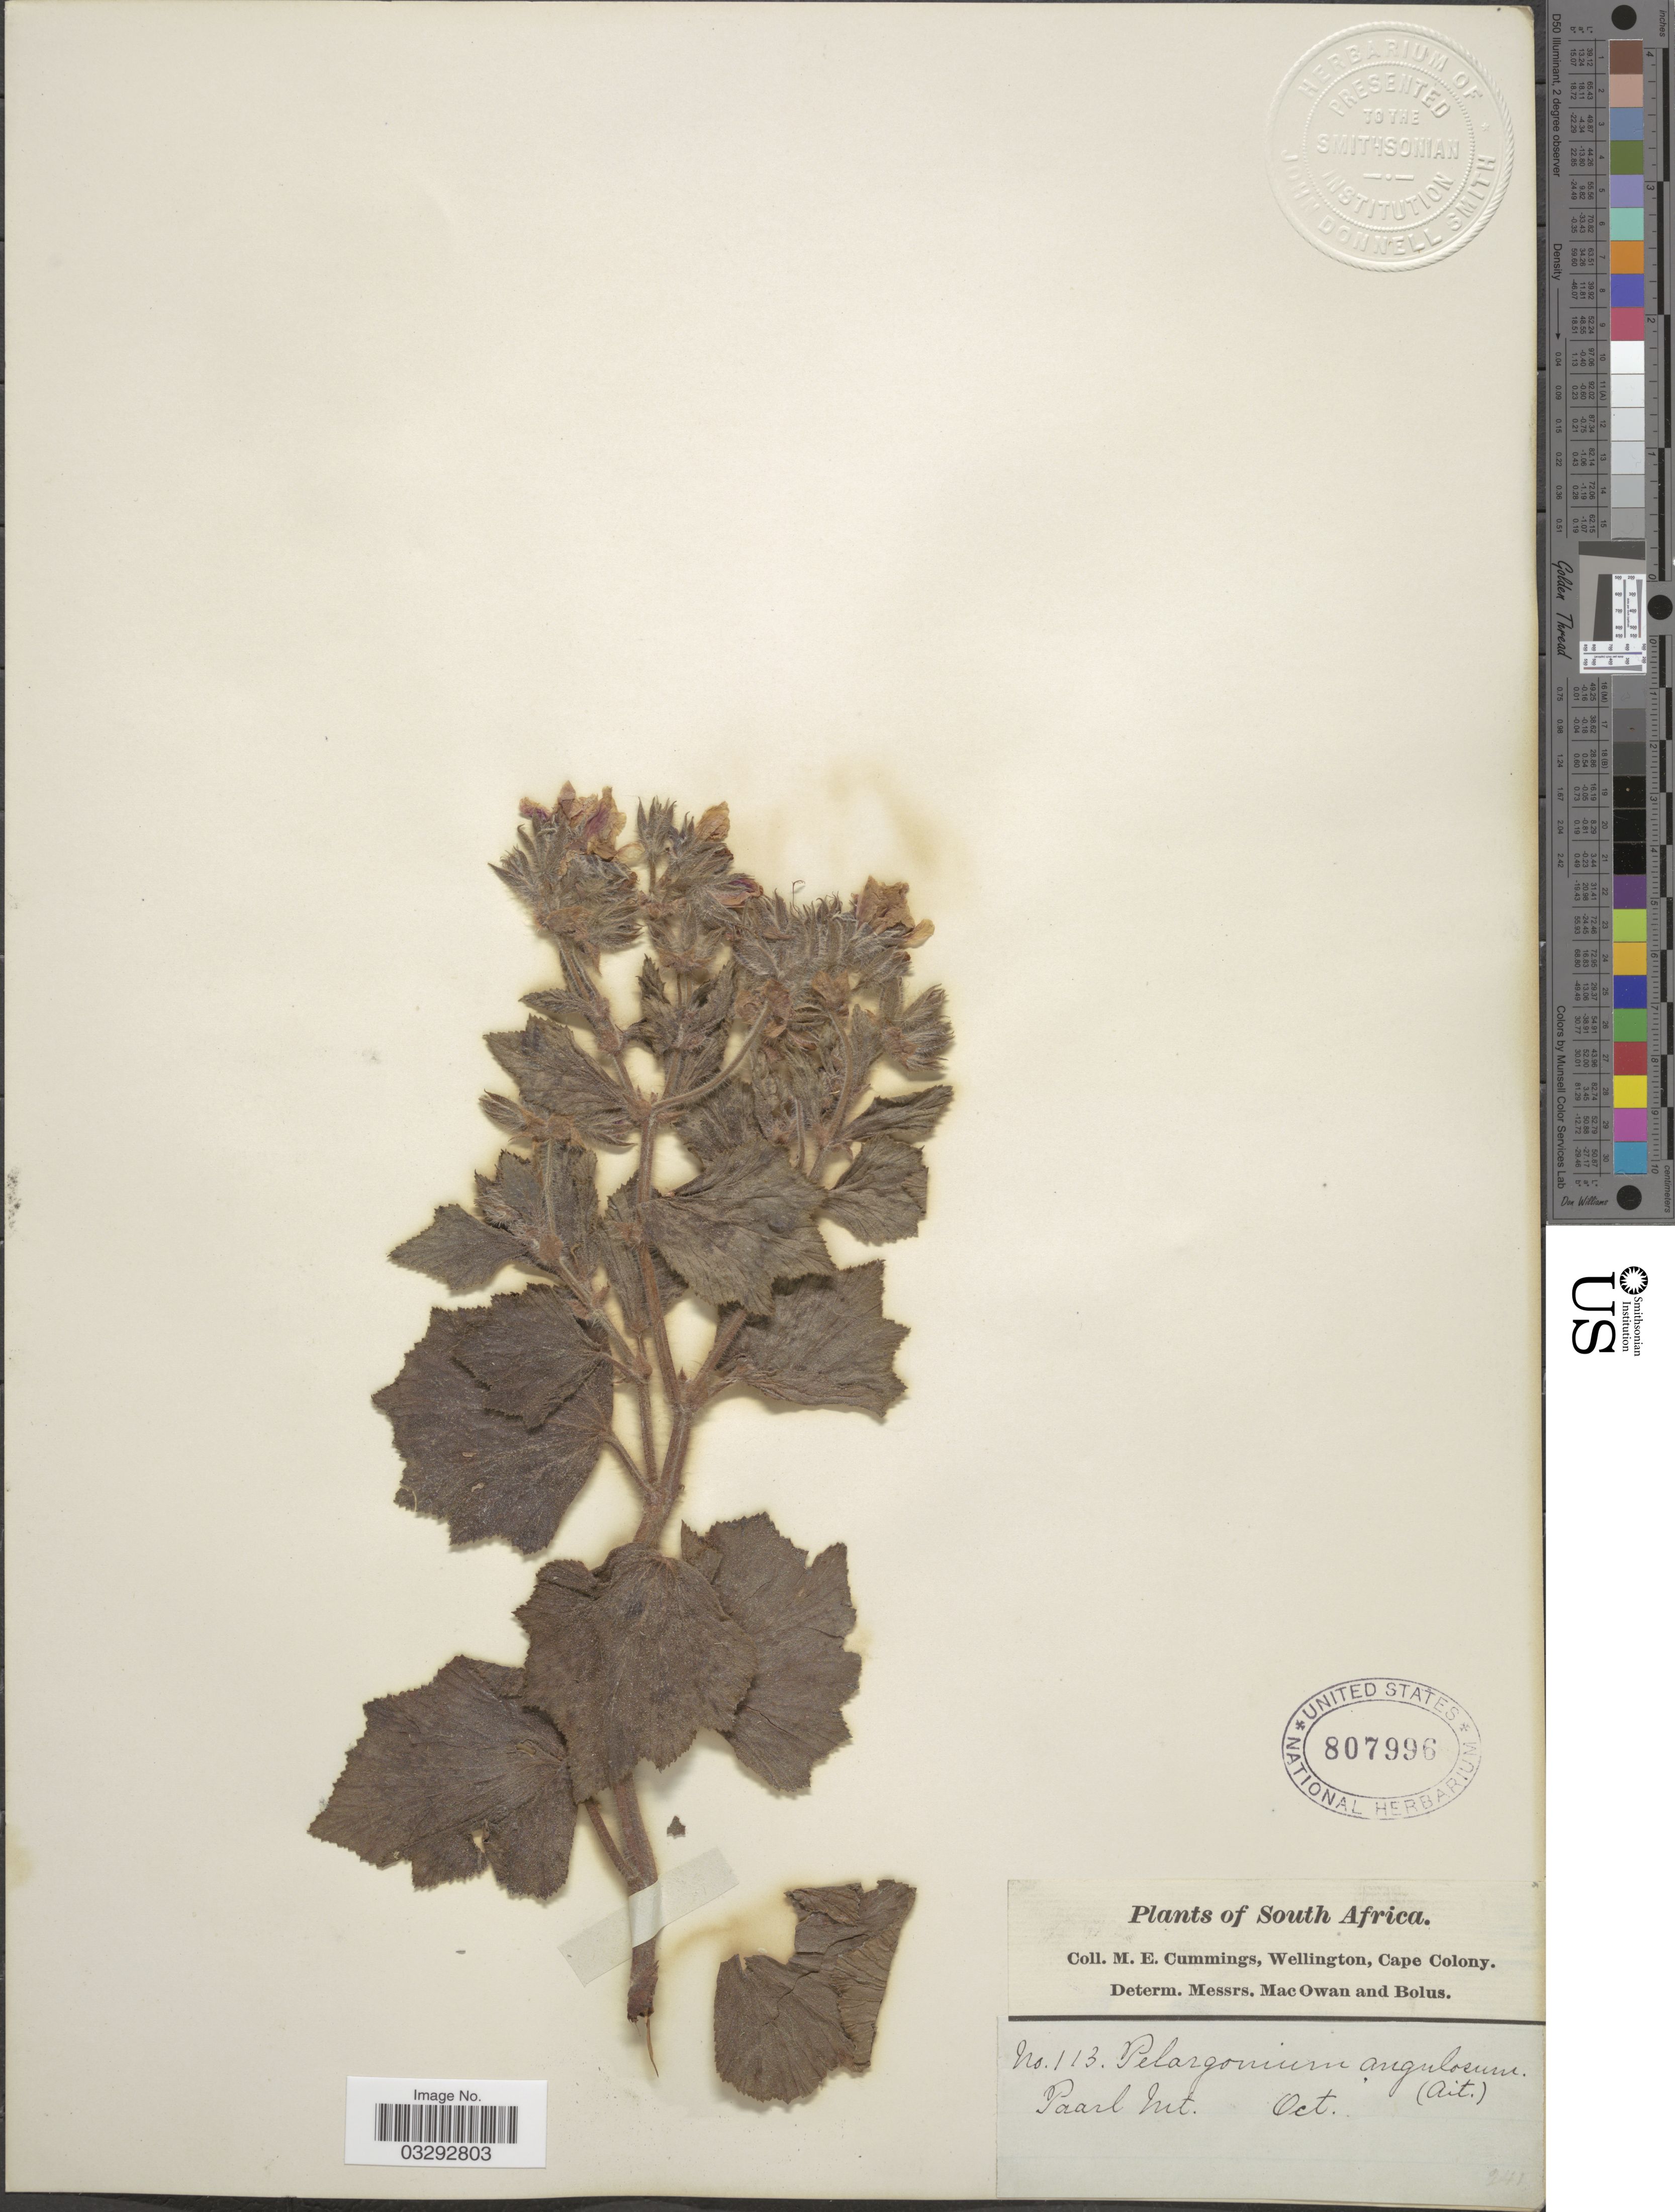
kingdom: Plantae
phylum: Tracheophyta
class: Magnoliopsida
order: Geraniales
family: Geraniaceae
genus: Pelargonium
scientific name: Pelargonium cucullatum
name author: L'Hér.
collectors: M. E. Cummings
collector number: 241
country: South Africa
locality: Paarl Mt.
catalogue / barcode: US 807996